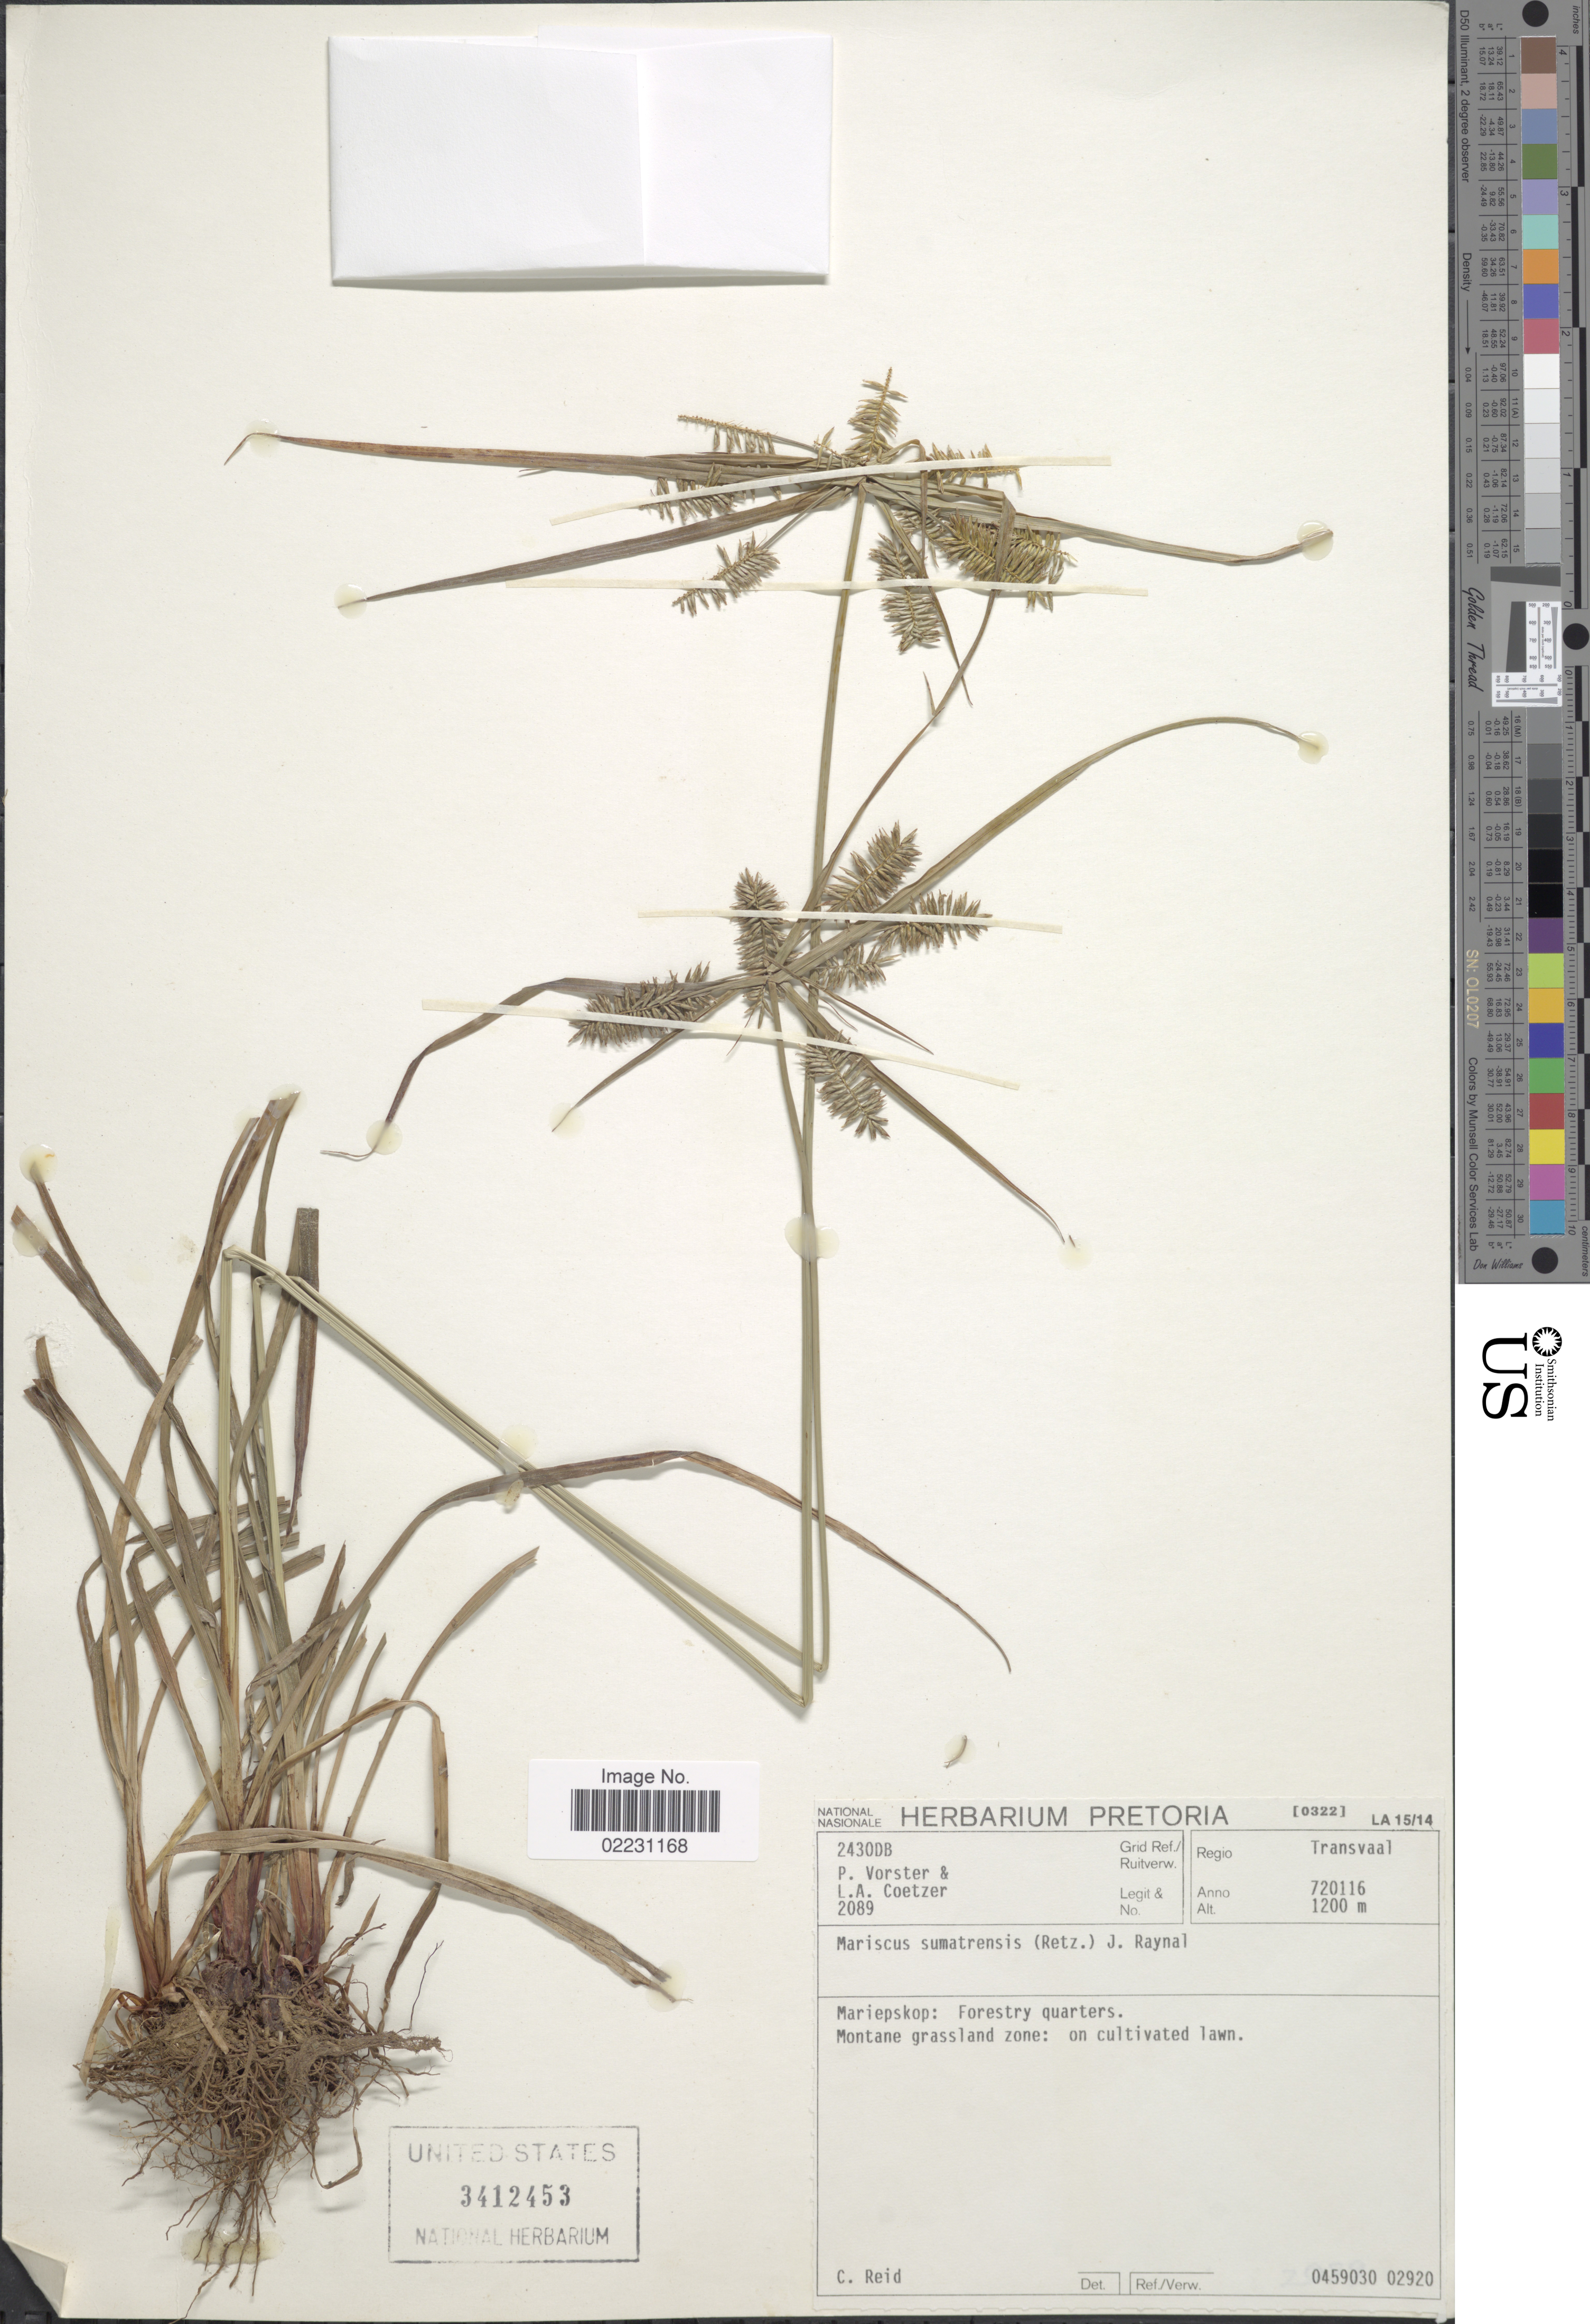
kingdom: Plantae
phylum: Tracheophyta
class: Liliopsida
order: Poales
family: Cyperaceae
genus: Cyperus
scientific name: Cyperus cyperoides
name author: (L.) Kuntze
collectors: P. Vorster & L. Coetzer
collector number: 2089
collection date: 1972-01-16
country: South Africa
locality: Regio: Transvaal. Mariepskop: Forestry quarters.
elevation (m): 1200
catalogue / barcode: US 3412453